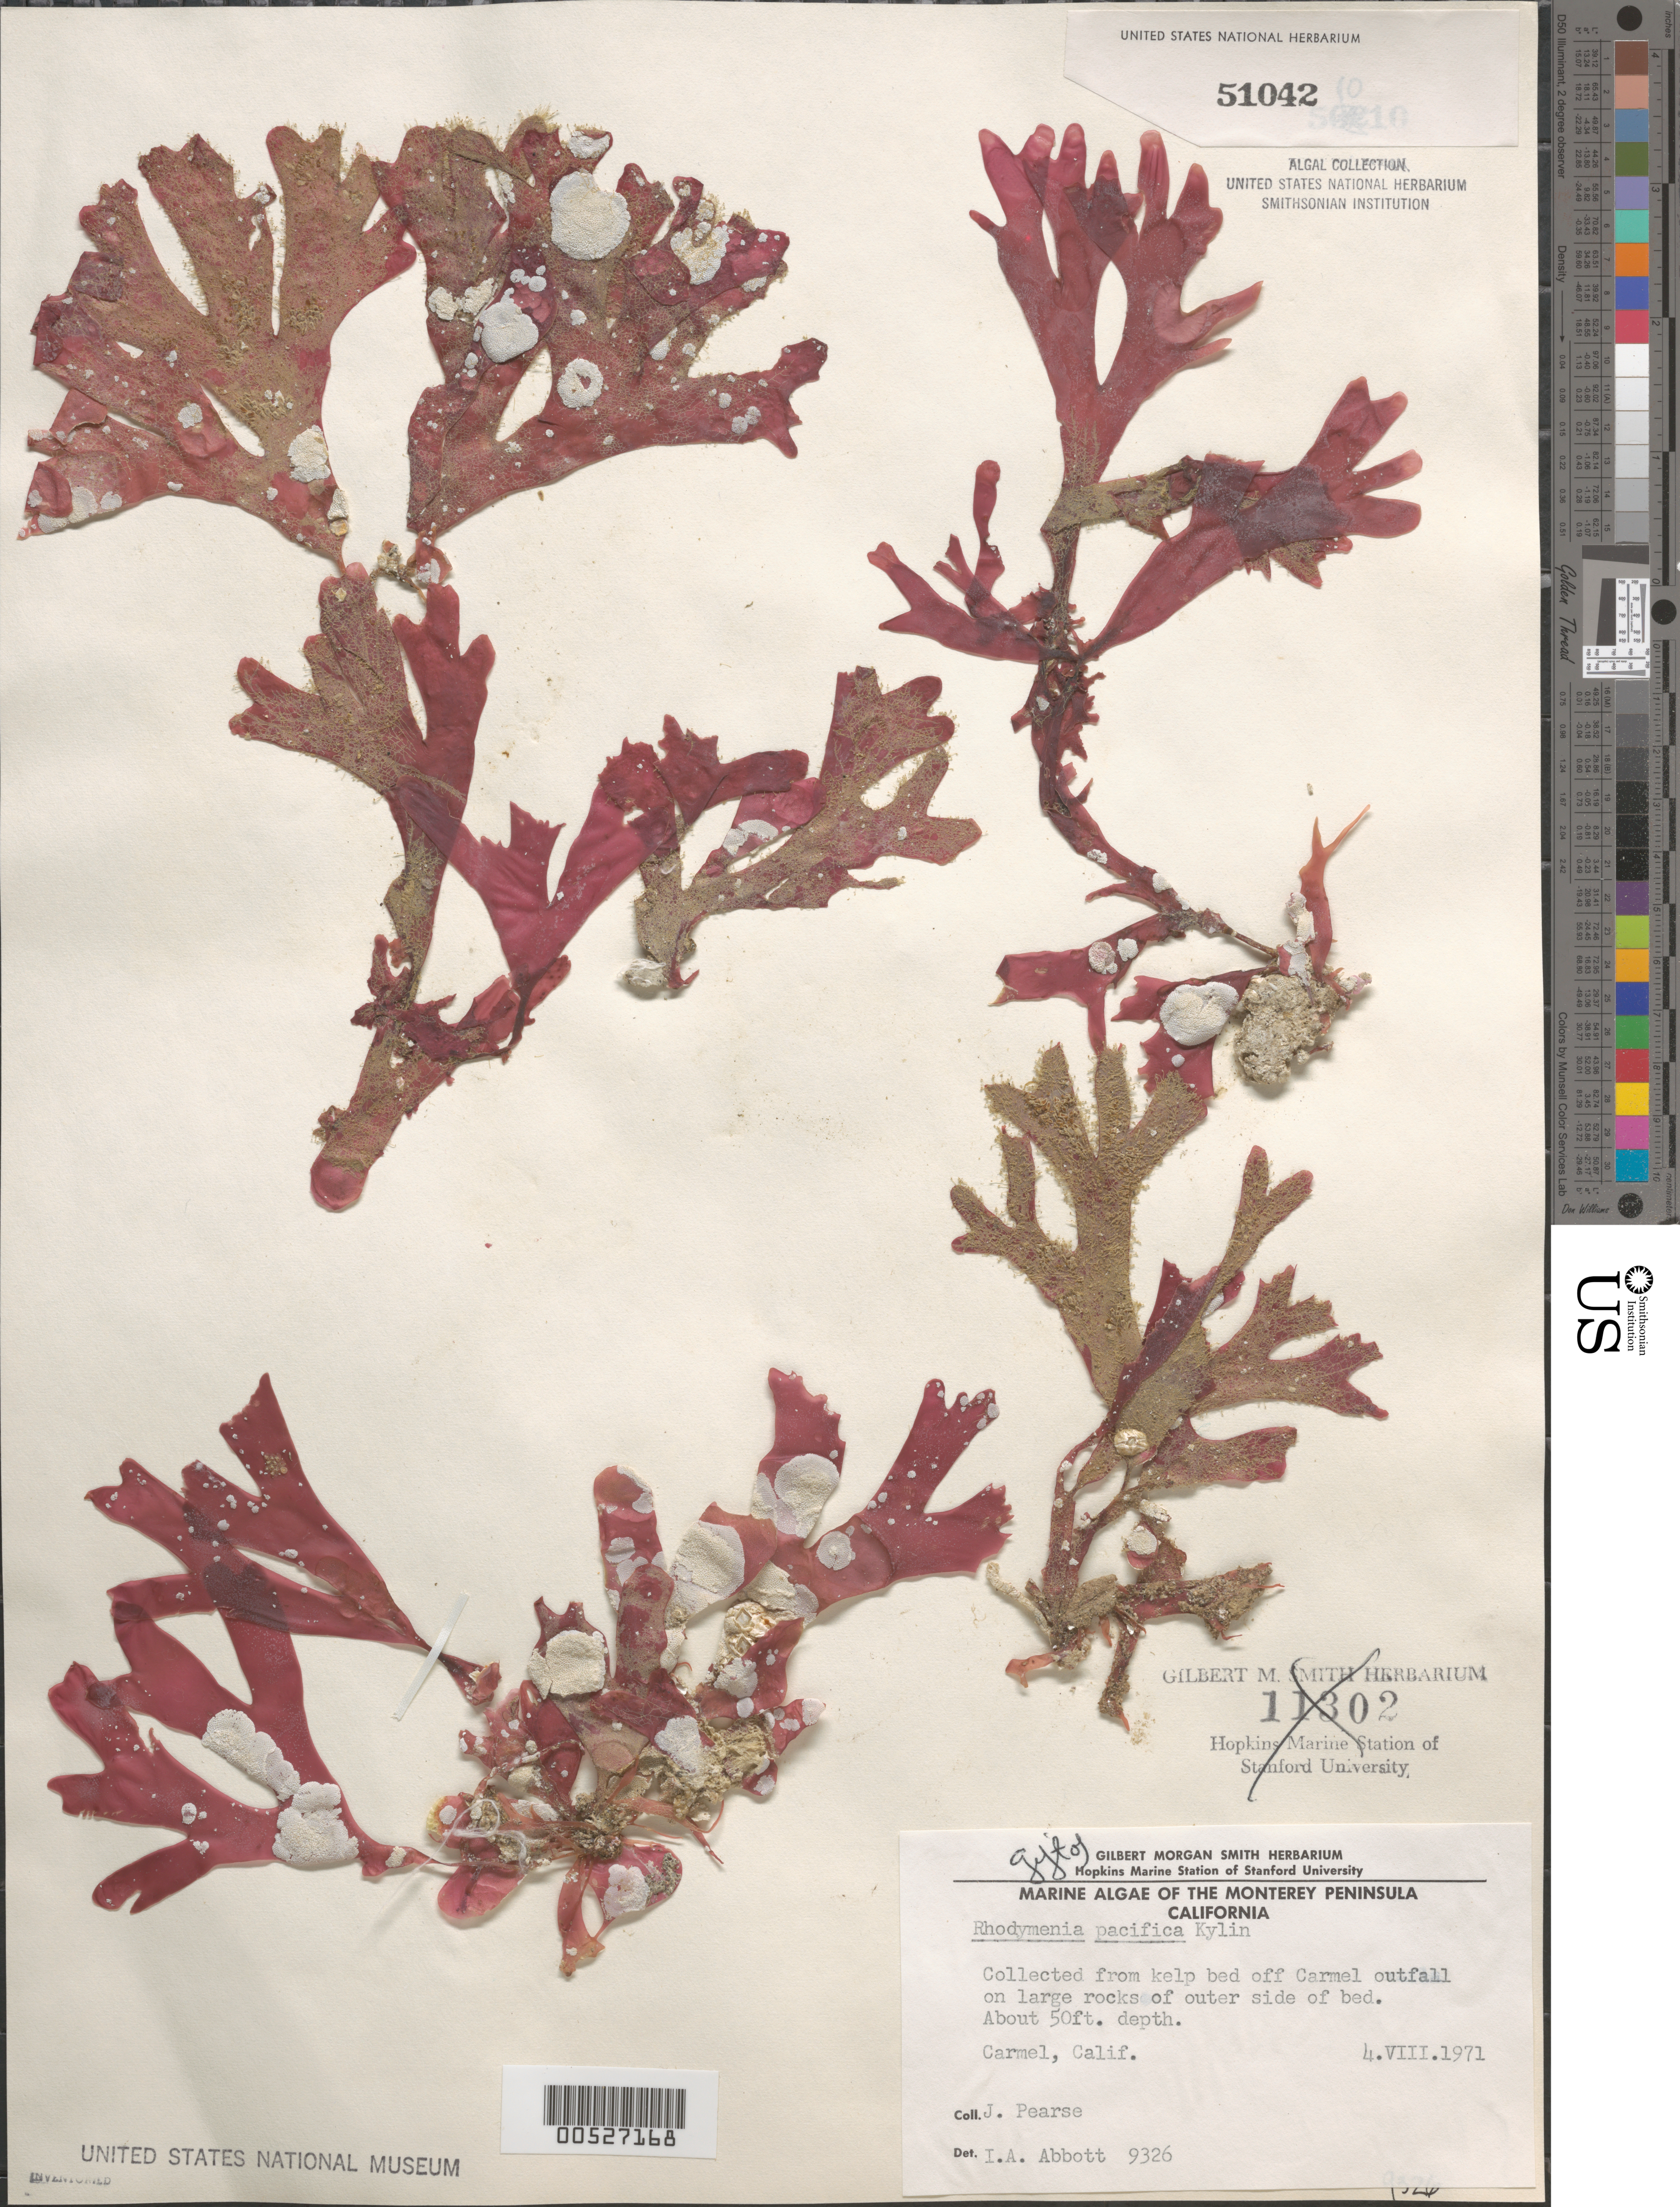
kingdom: Plantae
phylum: Rhodophyta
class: Florideophyceae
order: Rhodymeniales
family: Rhodymeniaceae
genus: Rhodymenia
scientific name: Rhodymenia pacifica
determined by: Abbott, Isabella A.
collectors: J. Pearse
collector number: IAA 9326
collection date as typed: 04 Aug 1971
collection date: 1971-08-04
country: United States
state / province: California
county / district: Monterey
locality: Carmel, off Carmel outfall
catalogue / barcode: US 51042